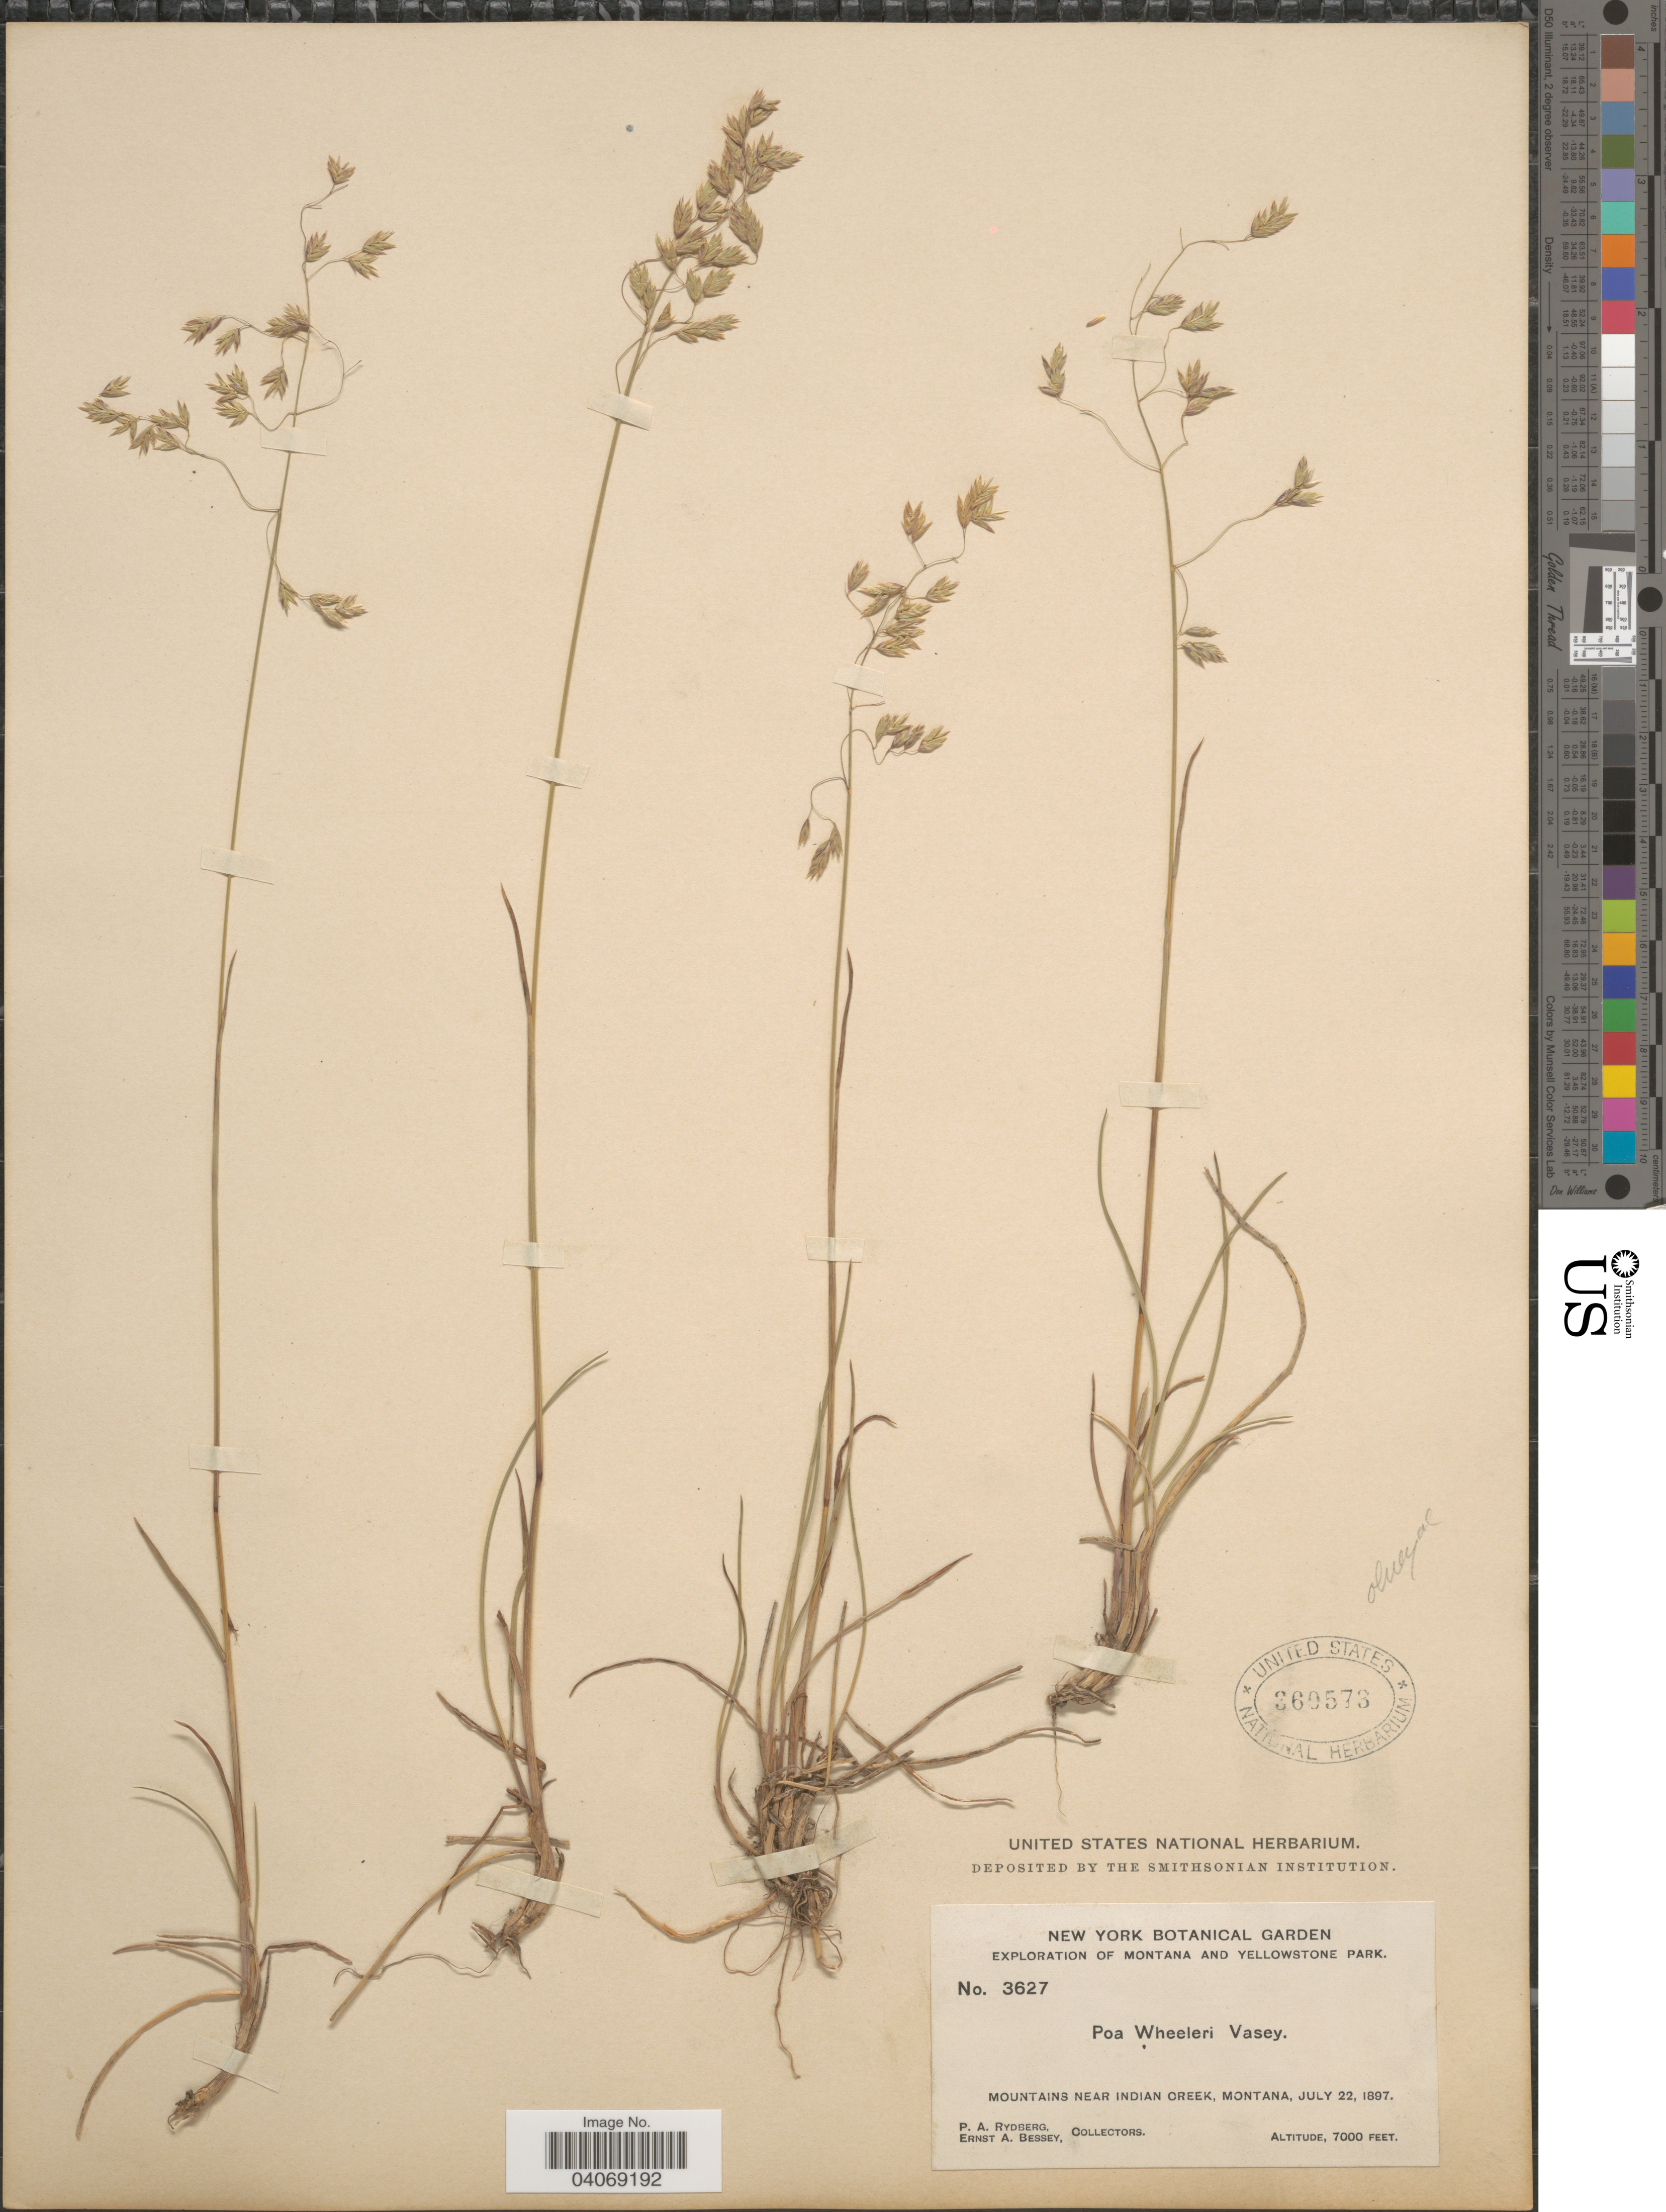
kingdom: Plantae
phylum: Tracheophyta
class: Liliopsida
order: Poales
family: Poaceae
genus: Poa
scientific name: Poa wheeleri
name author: Vasey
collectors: P. A. Rydberg & E. A. Bessey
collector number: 3627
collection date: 1897-07-22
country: United States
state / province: Montana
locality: Exploration of Montana and Yellowstone Park. Mountain near Indian Creek.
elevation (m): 2134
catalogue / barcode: US 360573